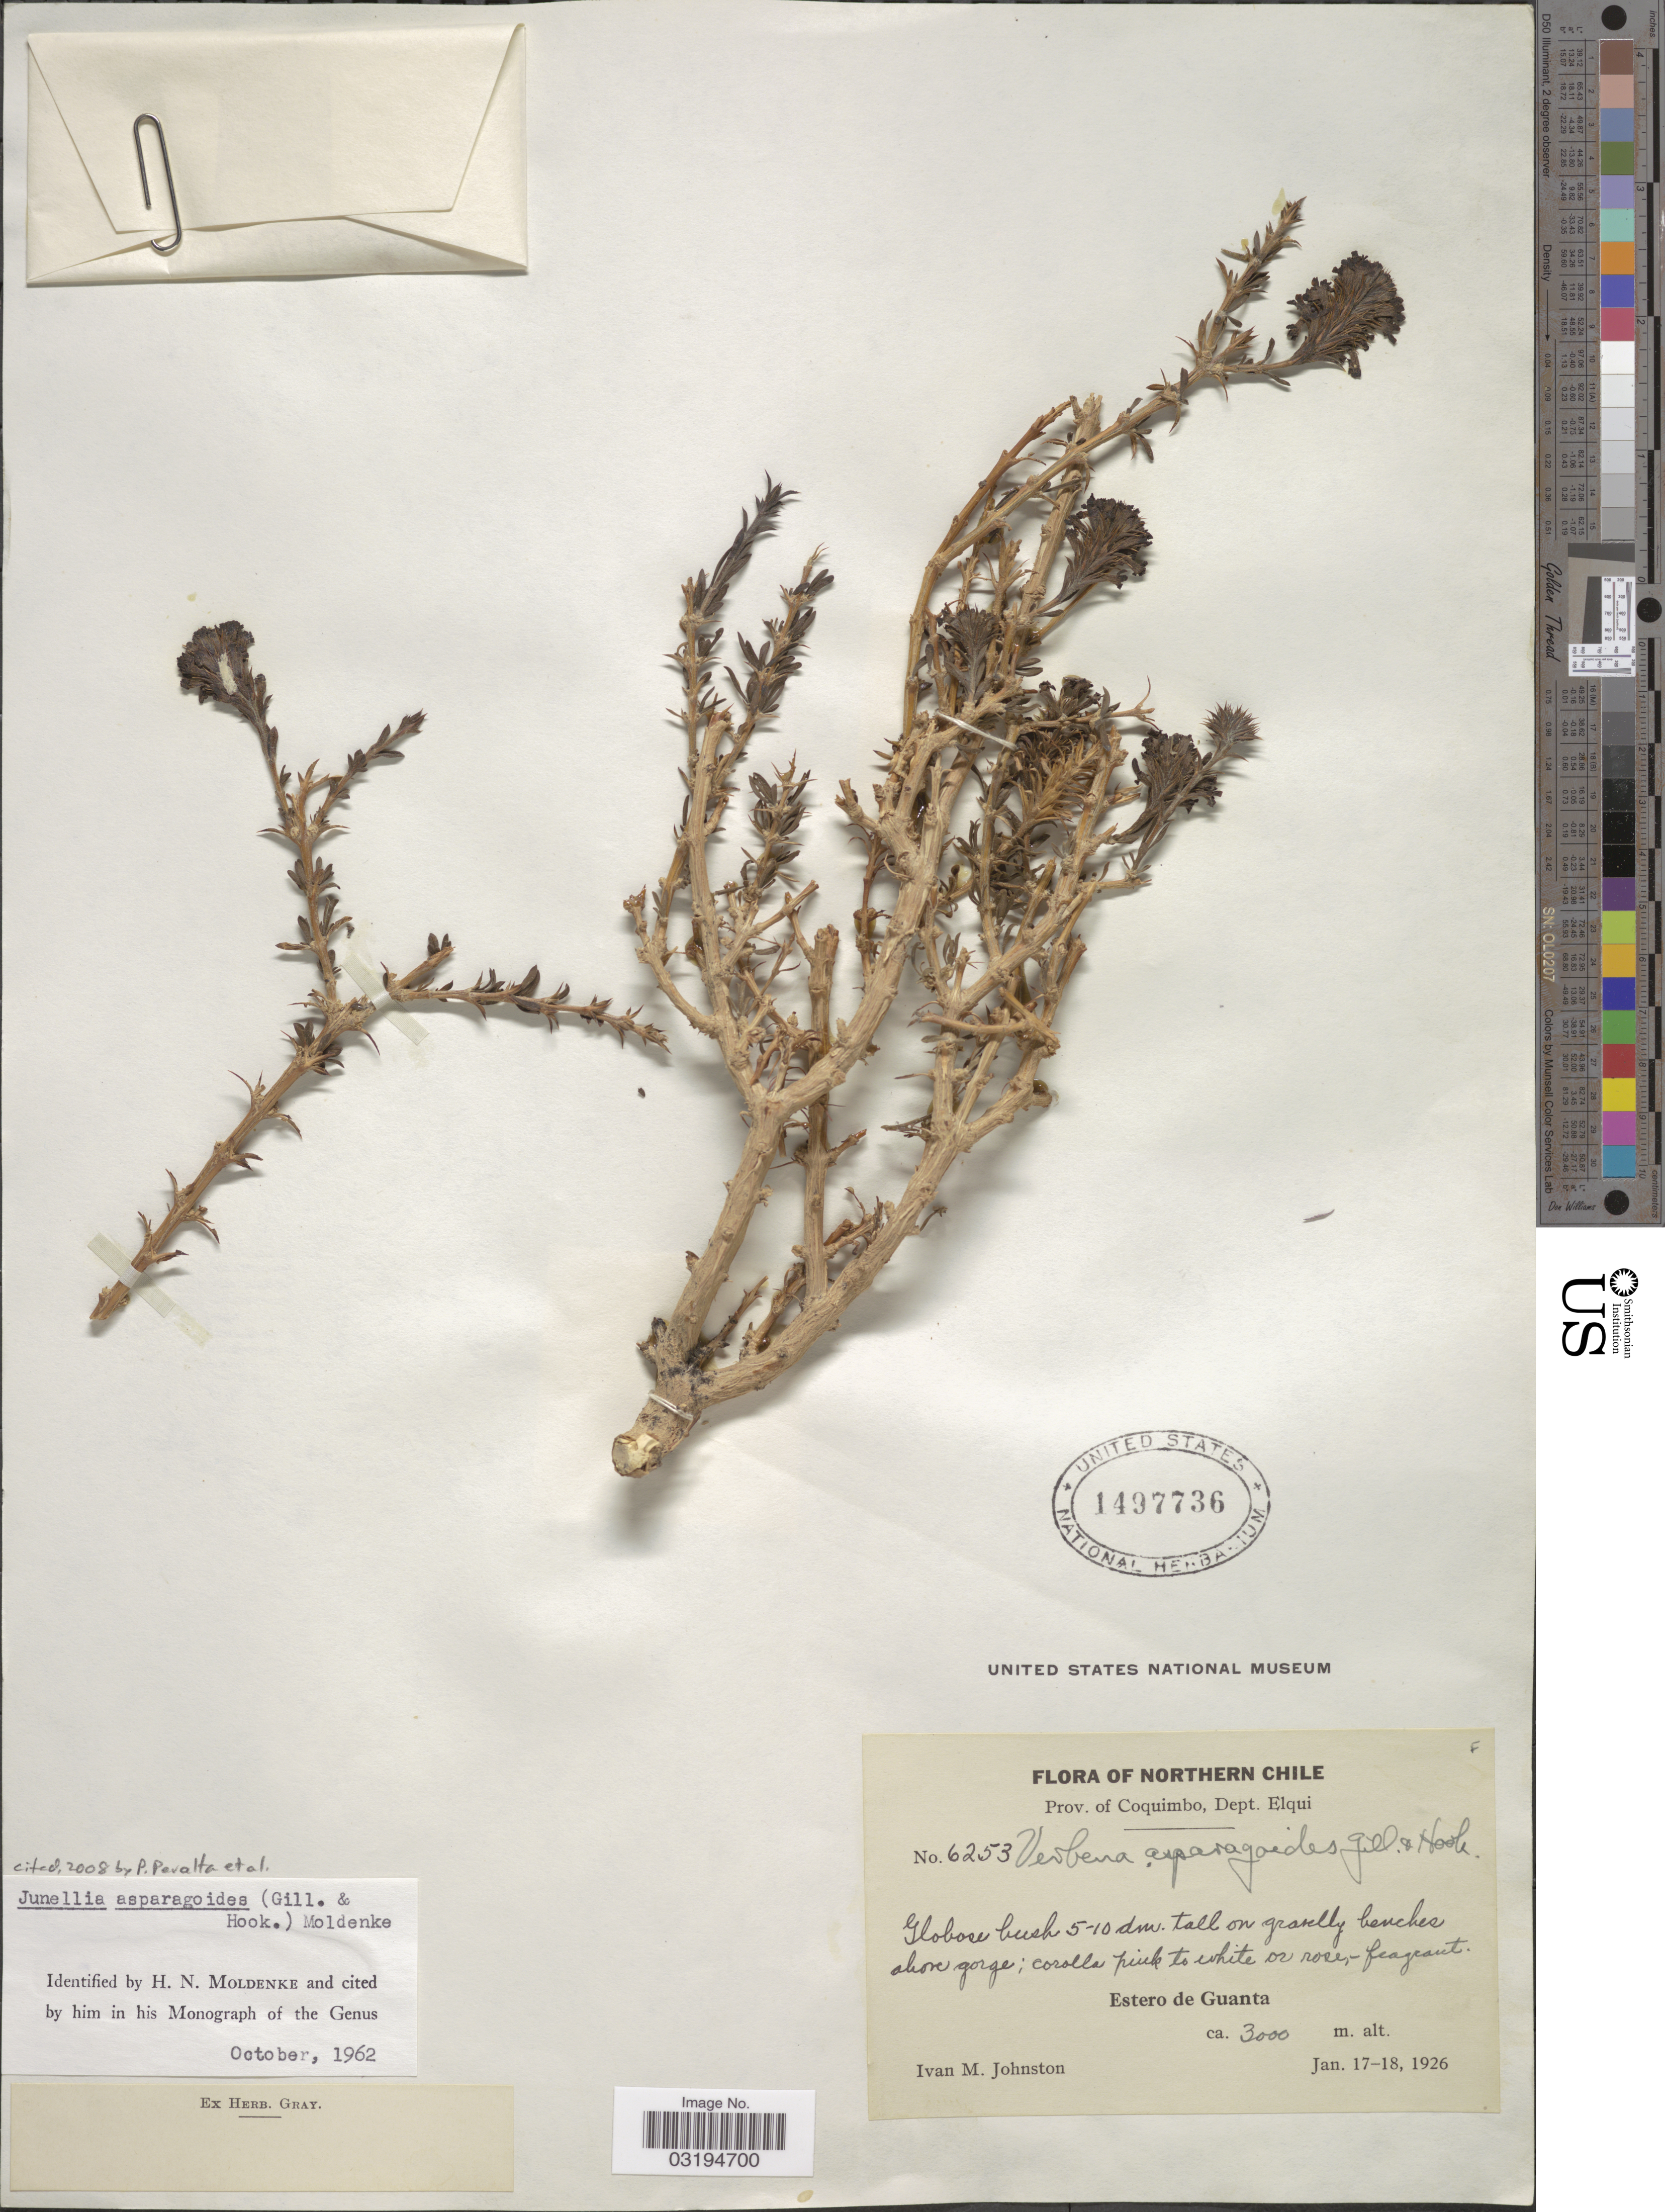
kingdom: Plantae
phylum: Tracheophyta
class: Magnoliopsida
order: Lamiales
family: Verbenaceae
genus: Junellia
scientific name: Junellia asparagoides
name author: (Gillies & Hook.) Moldenke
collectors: I.M. Johnston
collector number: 6253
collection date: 1926-01-17/1926-01-18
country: Chile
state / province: Coquimbo (IV)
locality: Northern Chile. Dept. Elqui. Estero de Guanta.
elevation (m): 3000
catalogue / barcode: US 1497736